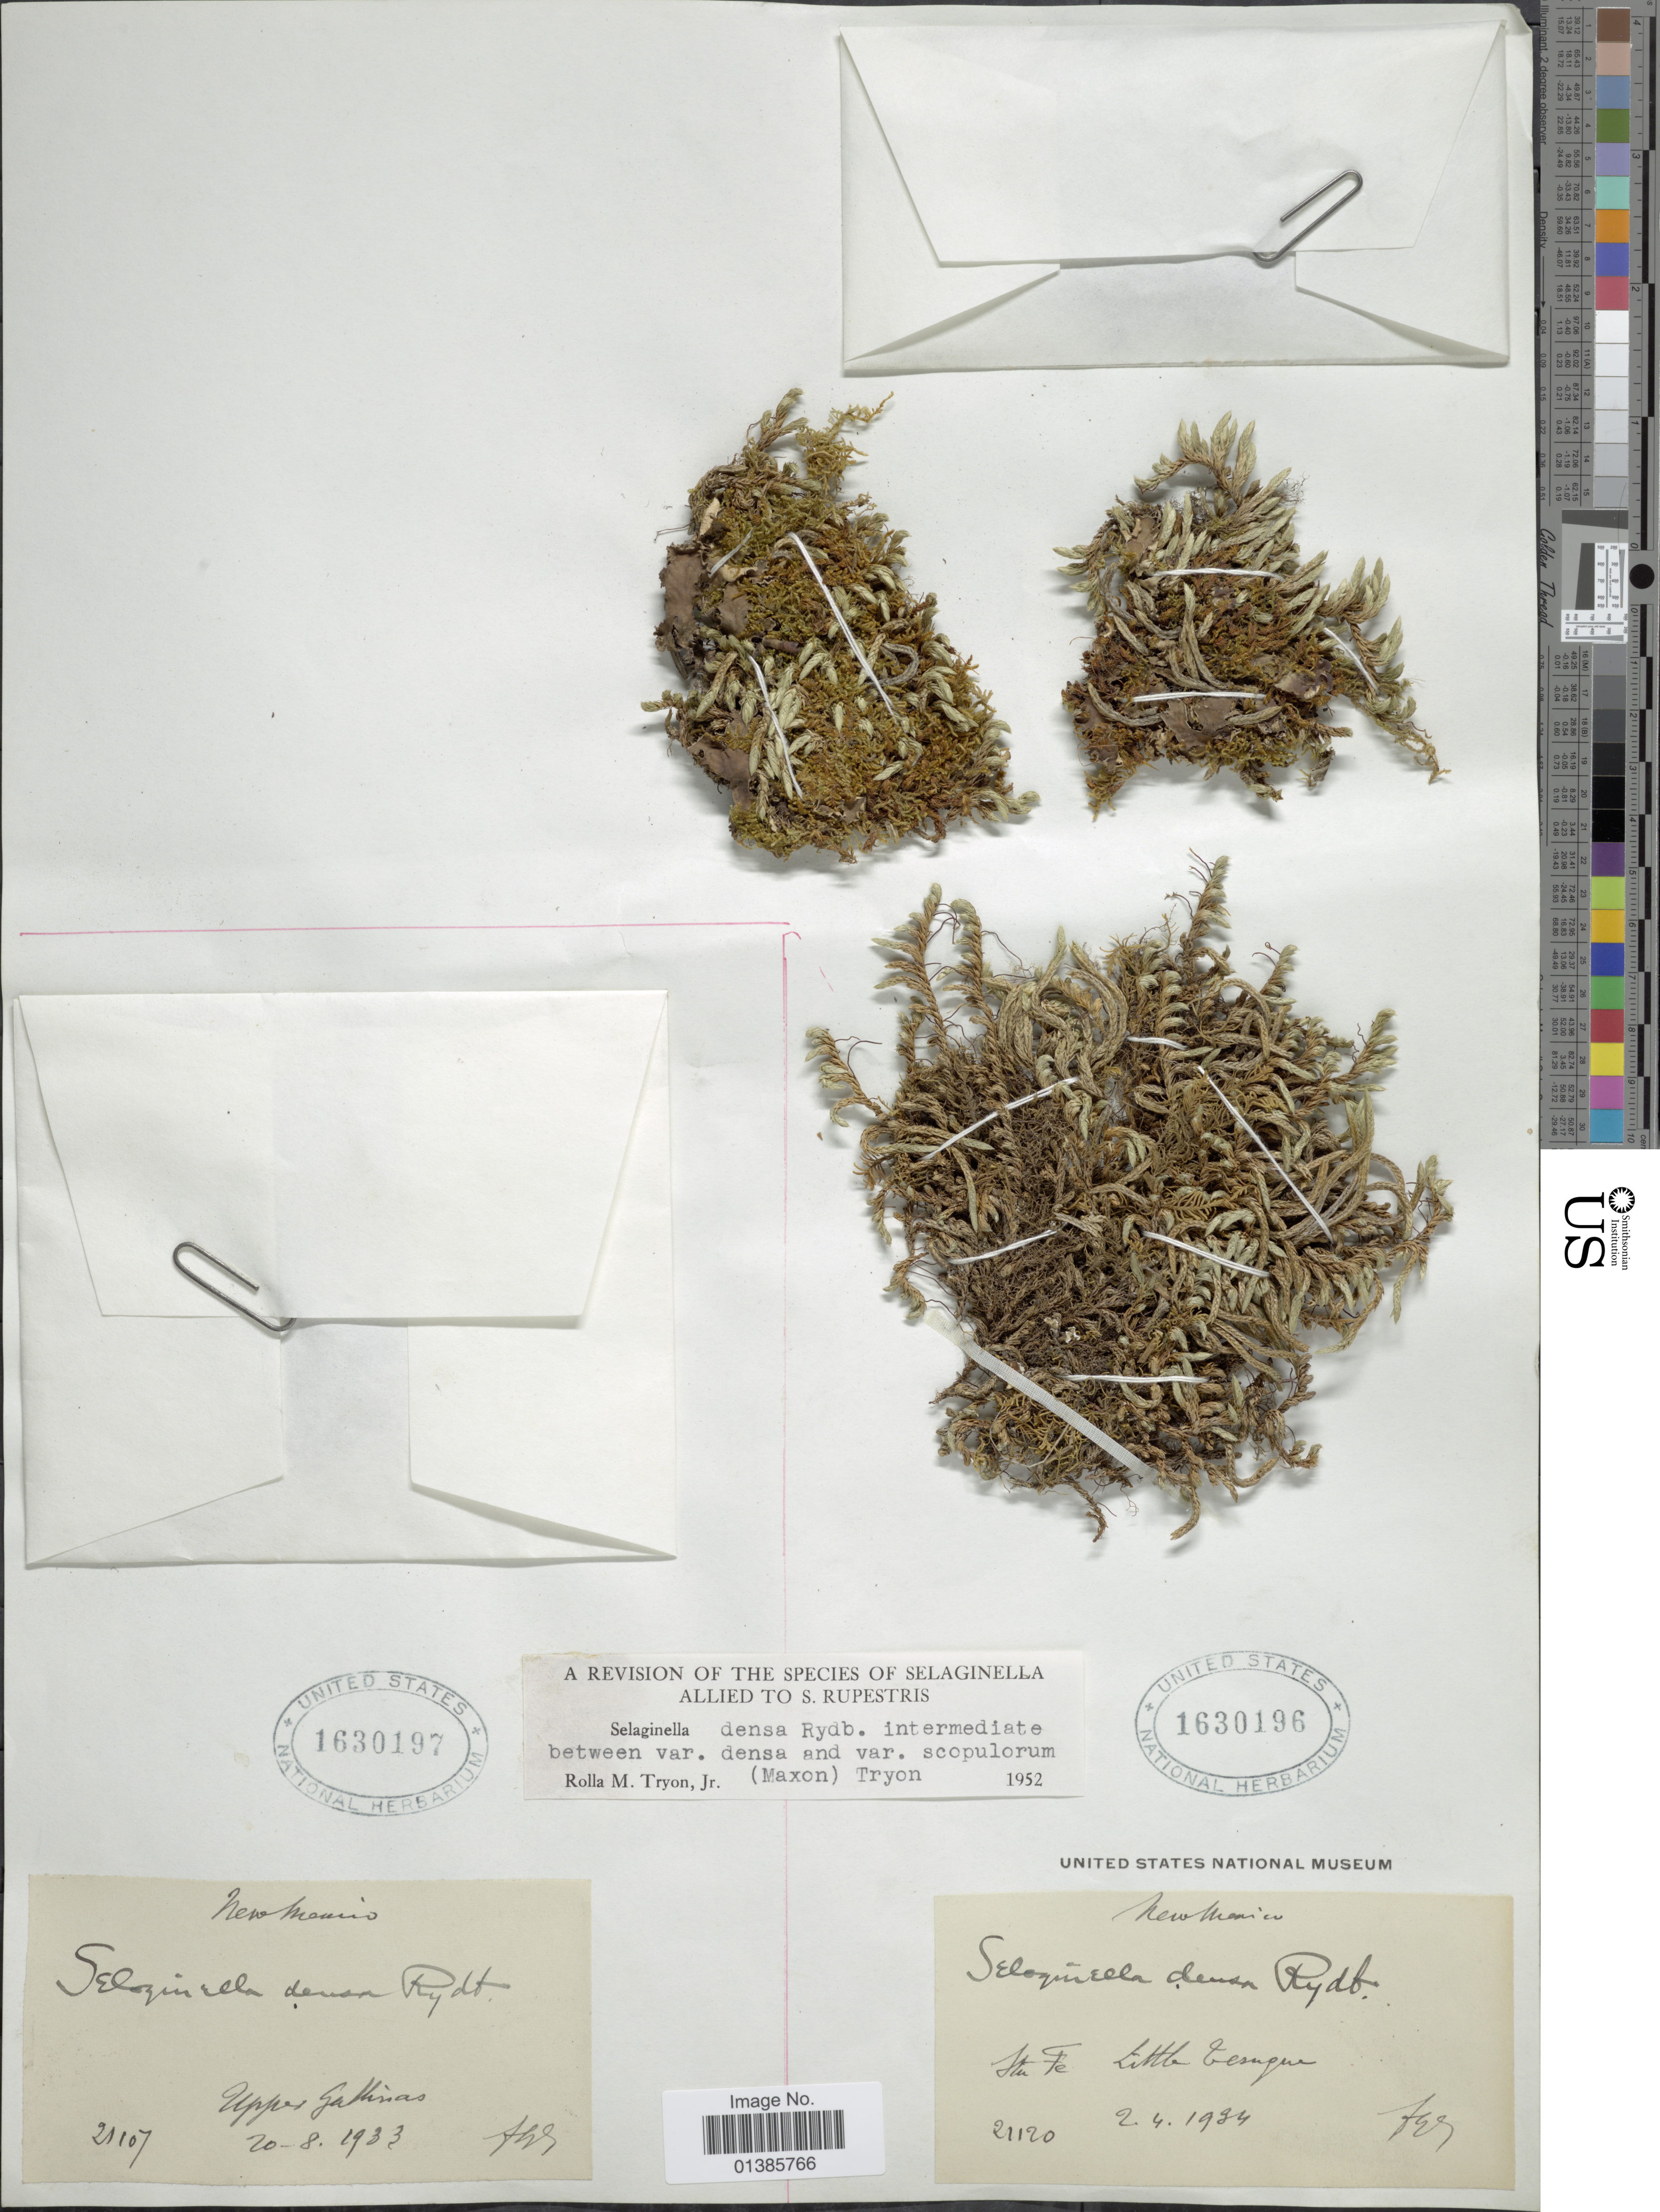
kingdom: Plantae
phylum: Tracheophyta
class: Lycopodiopsida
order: Selaginellales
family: Selaginellaceae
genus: Selaginella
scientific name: Selaginella densa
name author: Rydb.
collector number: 21107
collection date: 1933-08-20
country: United States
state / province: New Mexico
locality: Upper Gathinas. [Collector illegible, but based on dates & collection number, probably Fr. G. Arsene]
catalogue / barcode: US 1630197-2